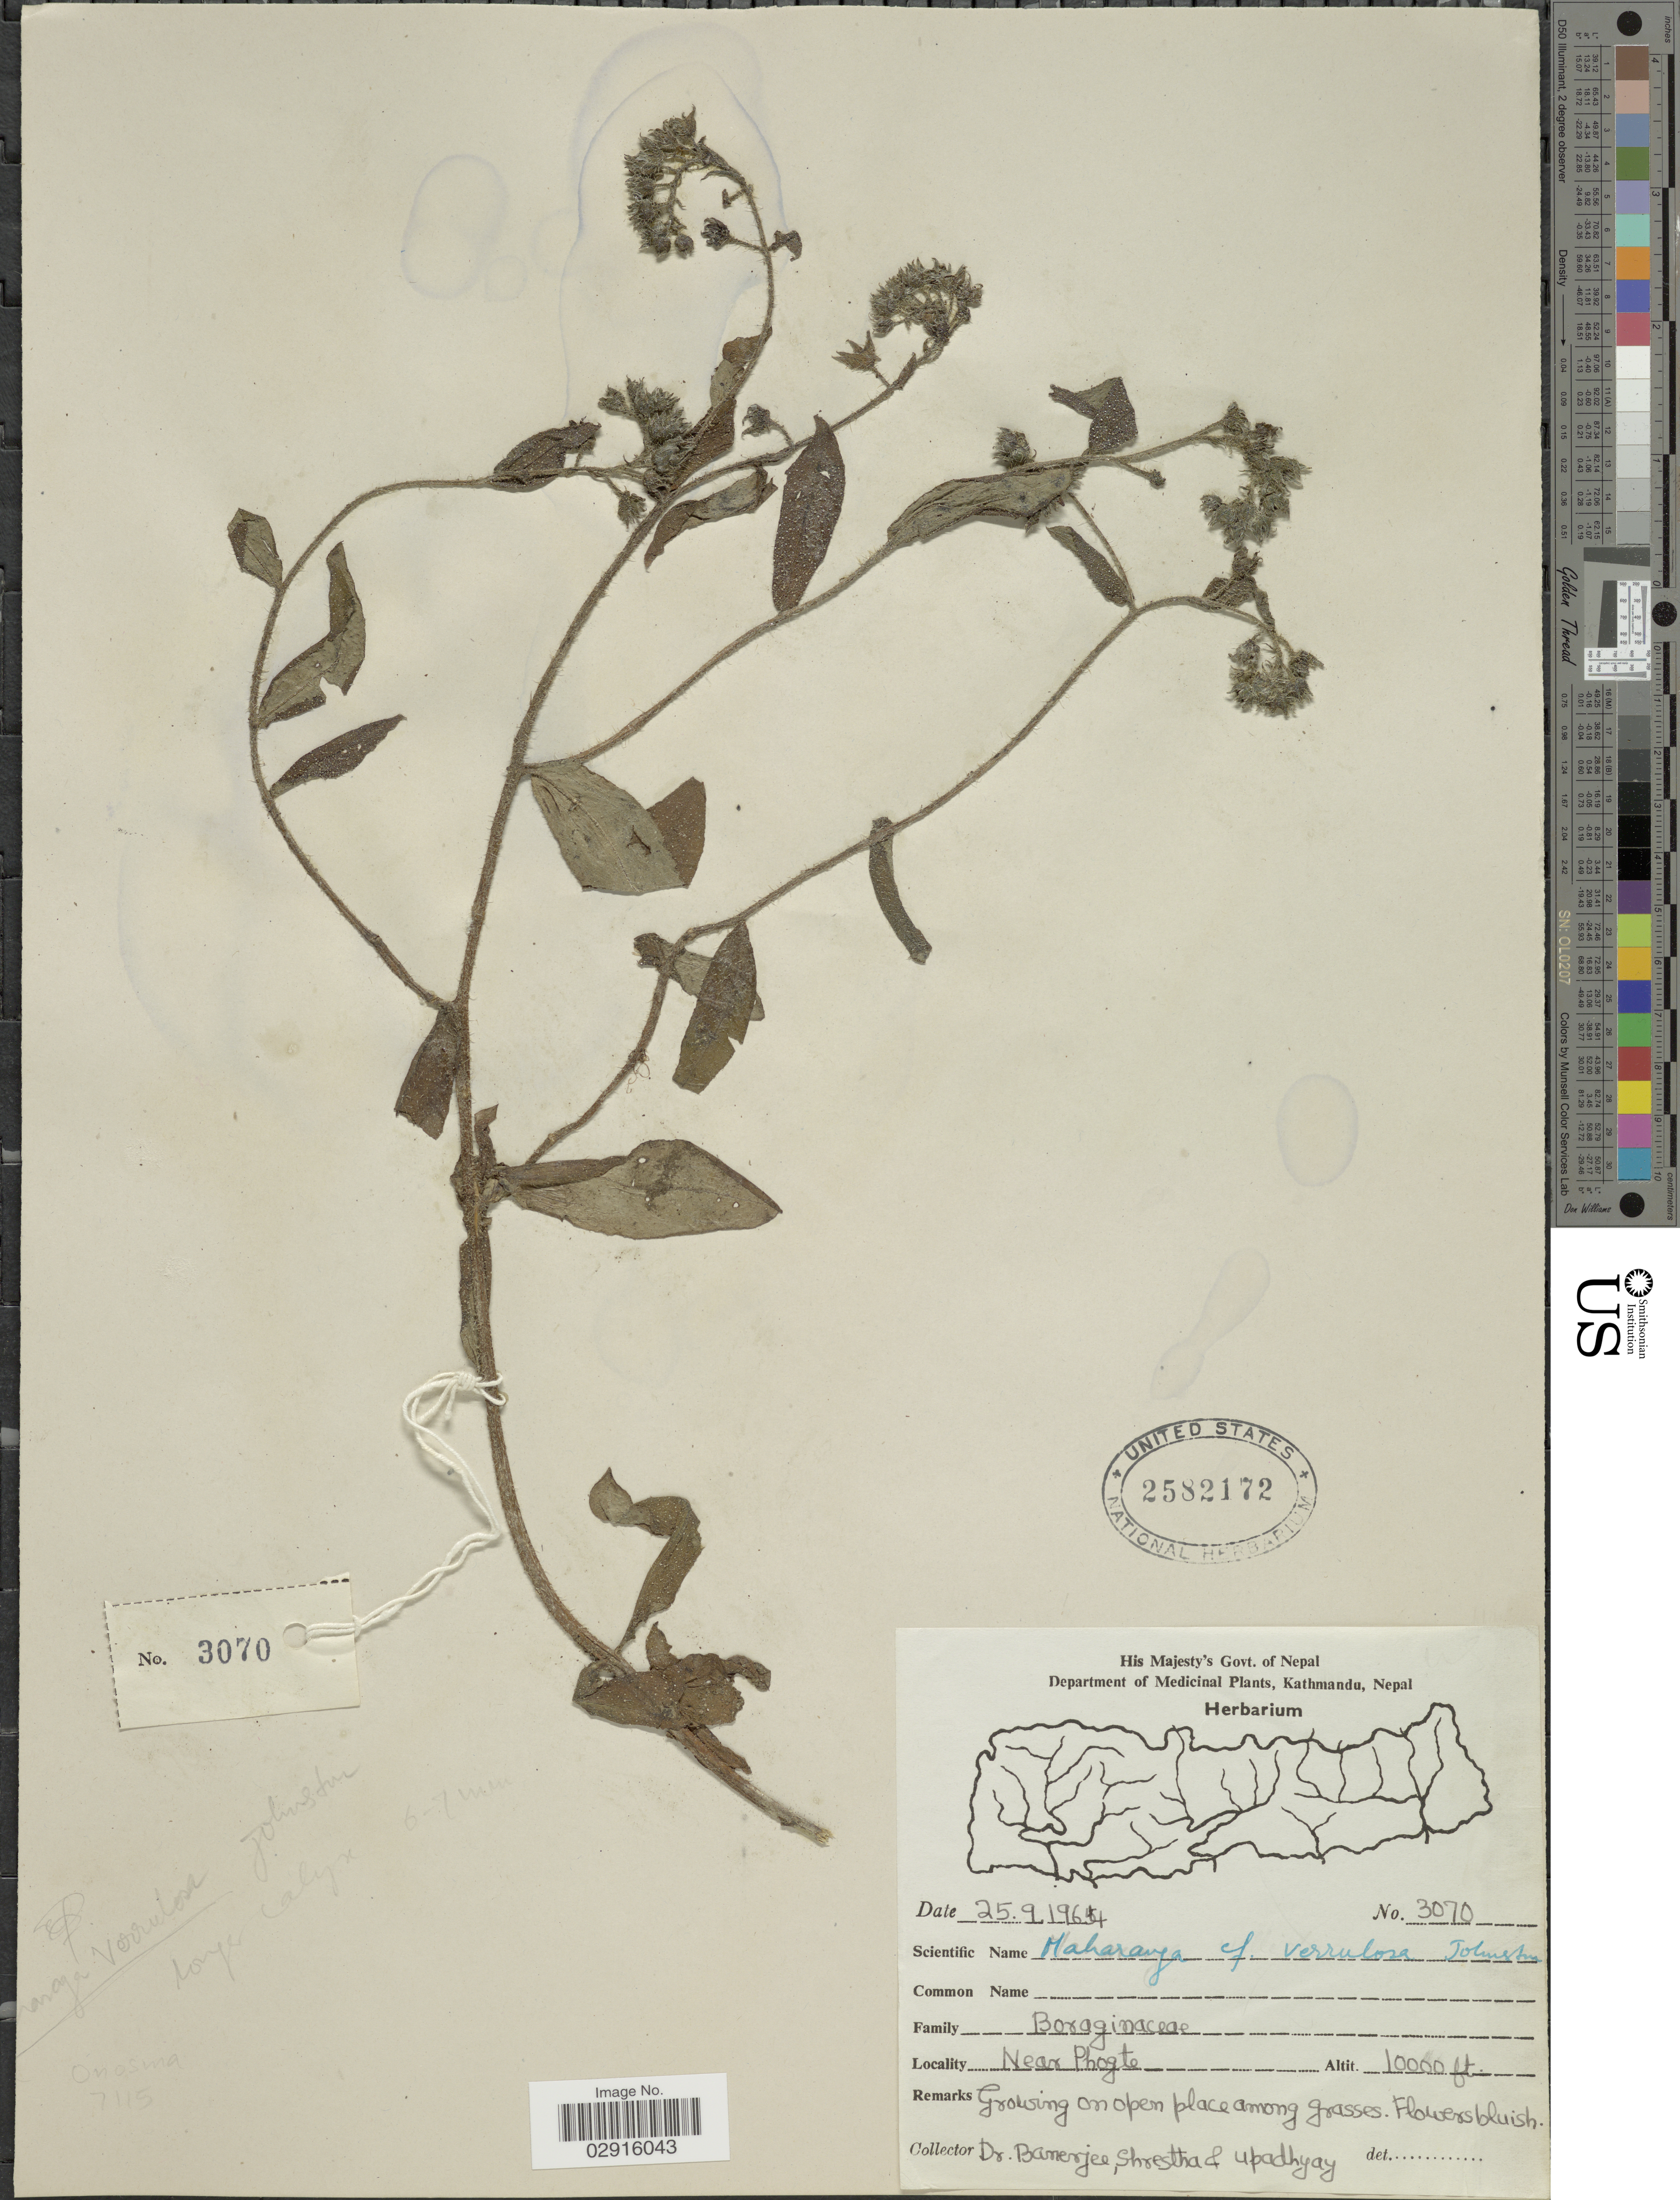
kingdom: Plantae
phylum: Tracheophyta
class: Magnoliopsida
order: Boraginales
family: Boraginaceae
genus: Onosma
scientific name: Onosma verruculosa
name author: I.M. Johnst.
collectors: Bamerjee, --, -. Shrestha & Upadhya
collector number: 3070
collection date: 1964-09-25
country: Nepal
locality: Near Phogte.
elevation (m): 3048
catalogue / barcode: US 2582172